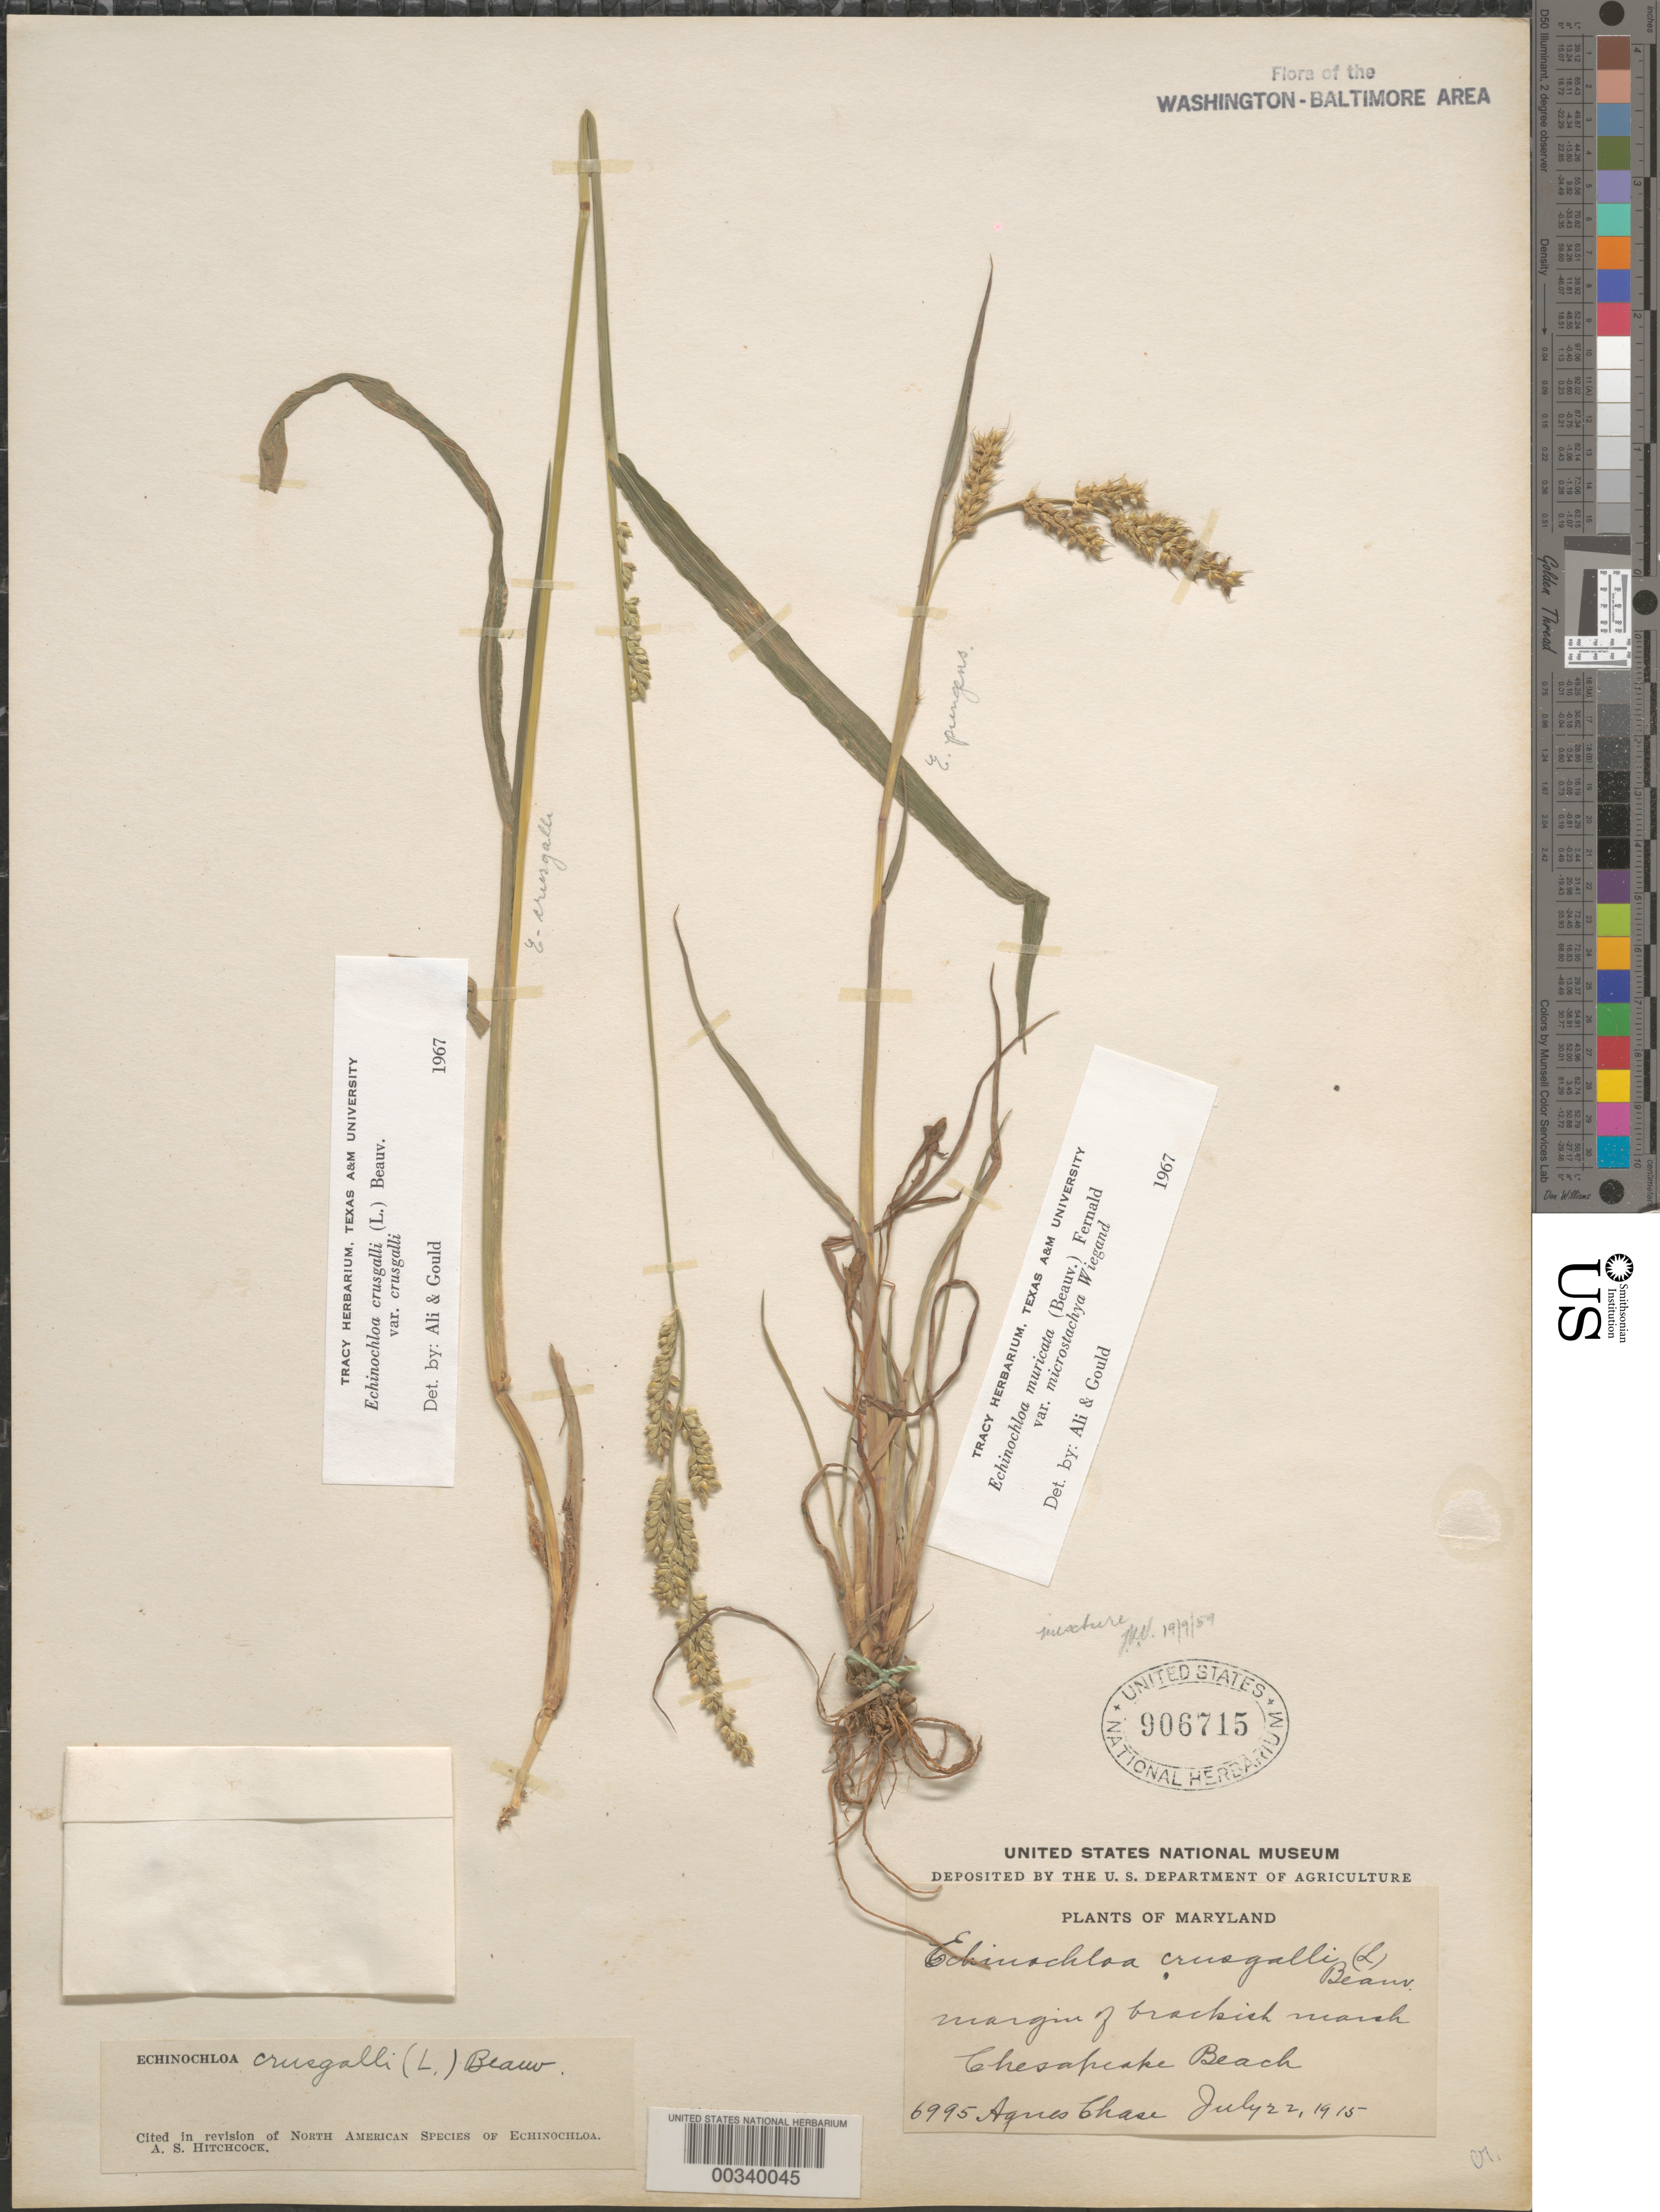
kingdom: Plantae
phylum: Tracheophyta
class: Liliopsida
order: Poales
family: Poaceae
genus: Echinochloa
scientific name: Echinochloa muricata var. microstachya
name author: Wiegand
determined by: Ali, M. A.; Gould, F. W.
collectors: A. Chase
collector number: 6995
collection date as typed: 22 Jul 1915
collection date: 1915-07-22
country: United States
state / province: Maryland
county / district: Calvert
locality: Chesapeake Beach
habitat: Margin of brackish marsh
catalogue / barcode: US 906715